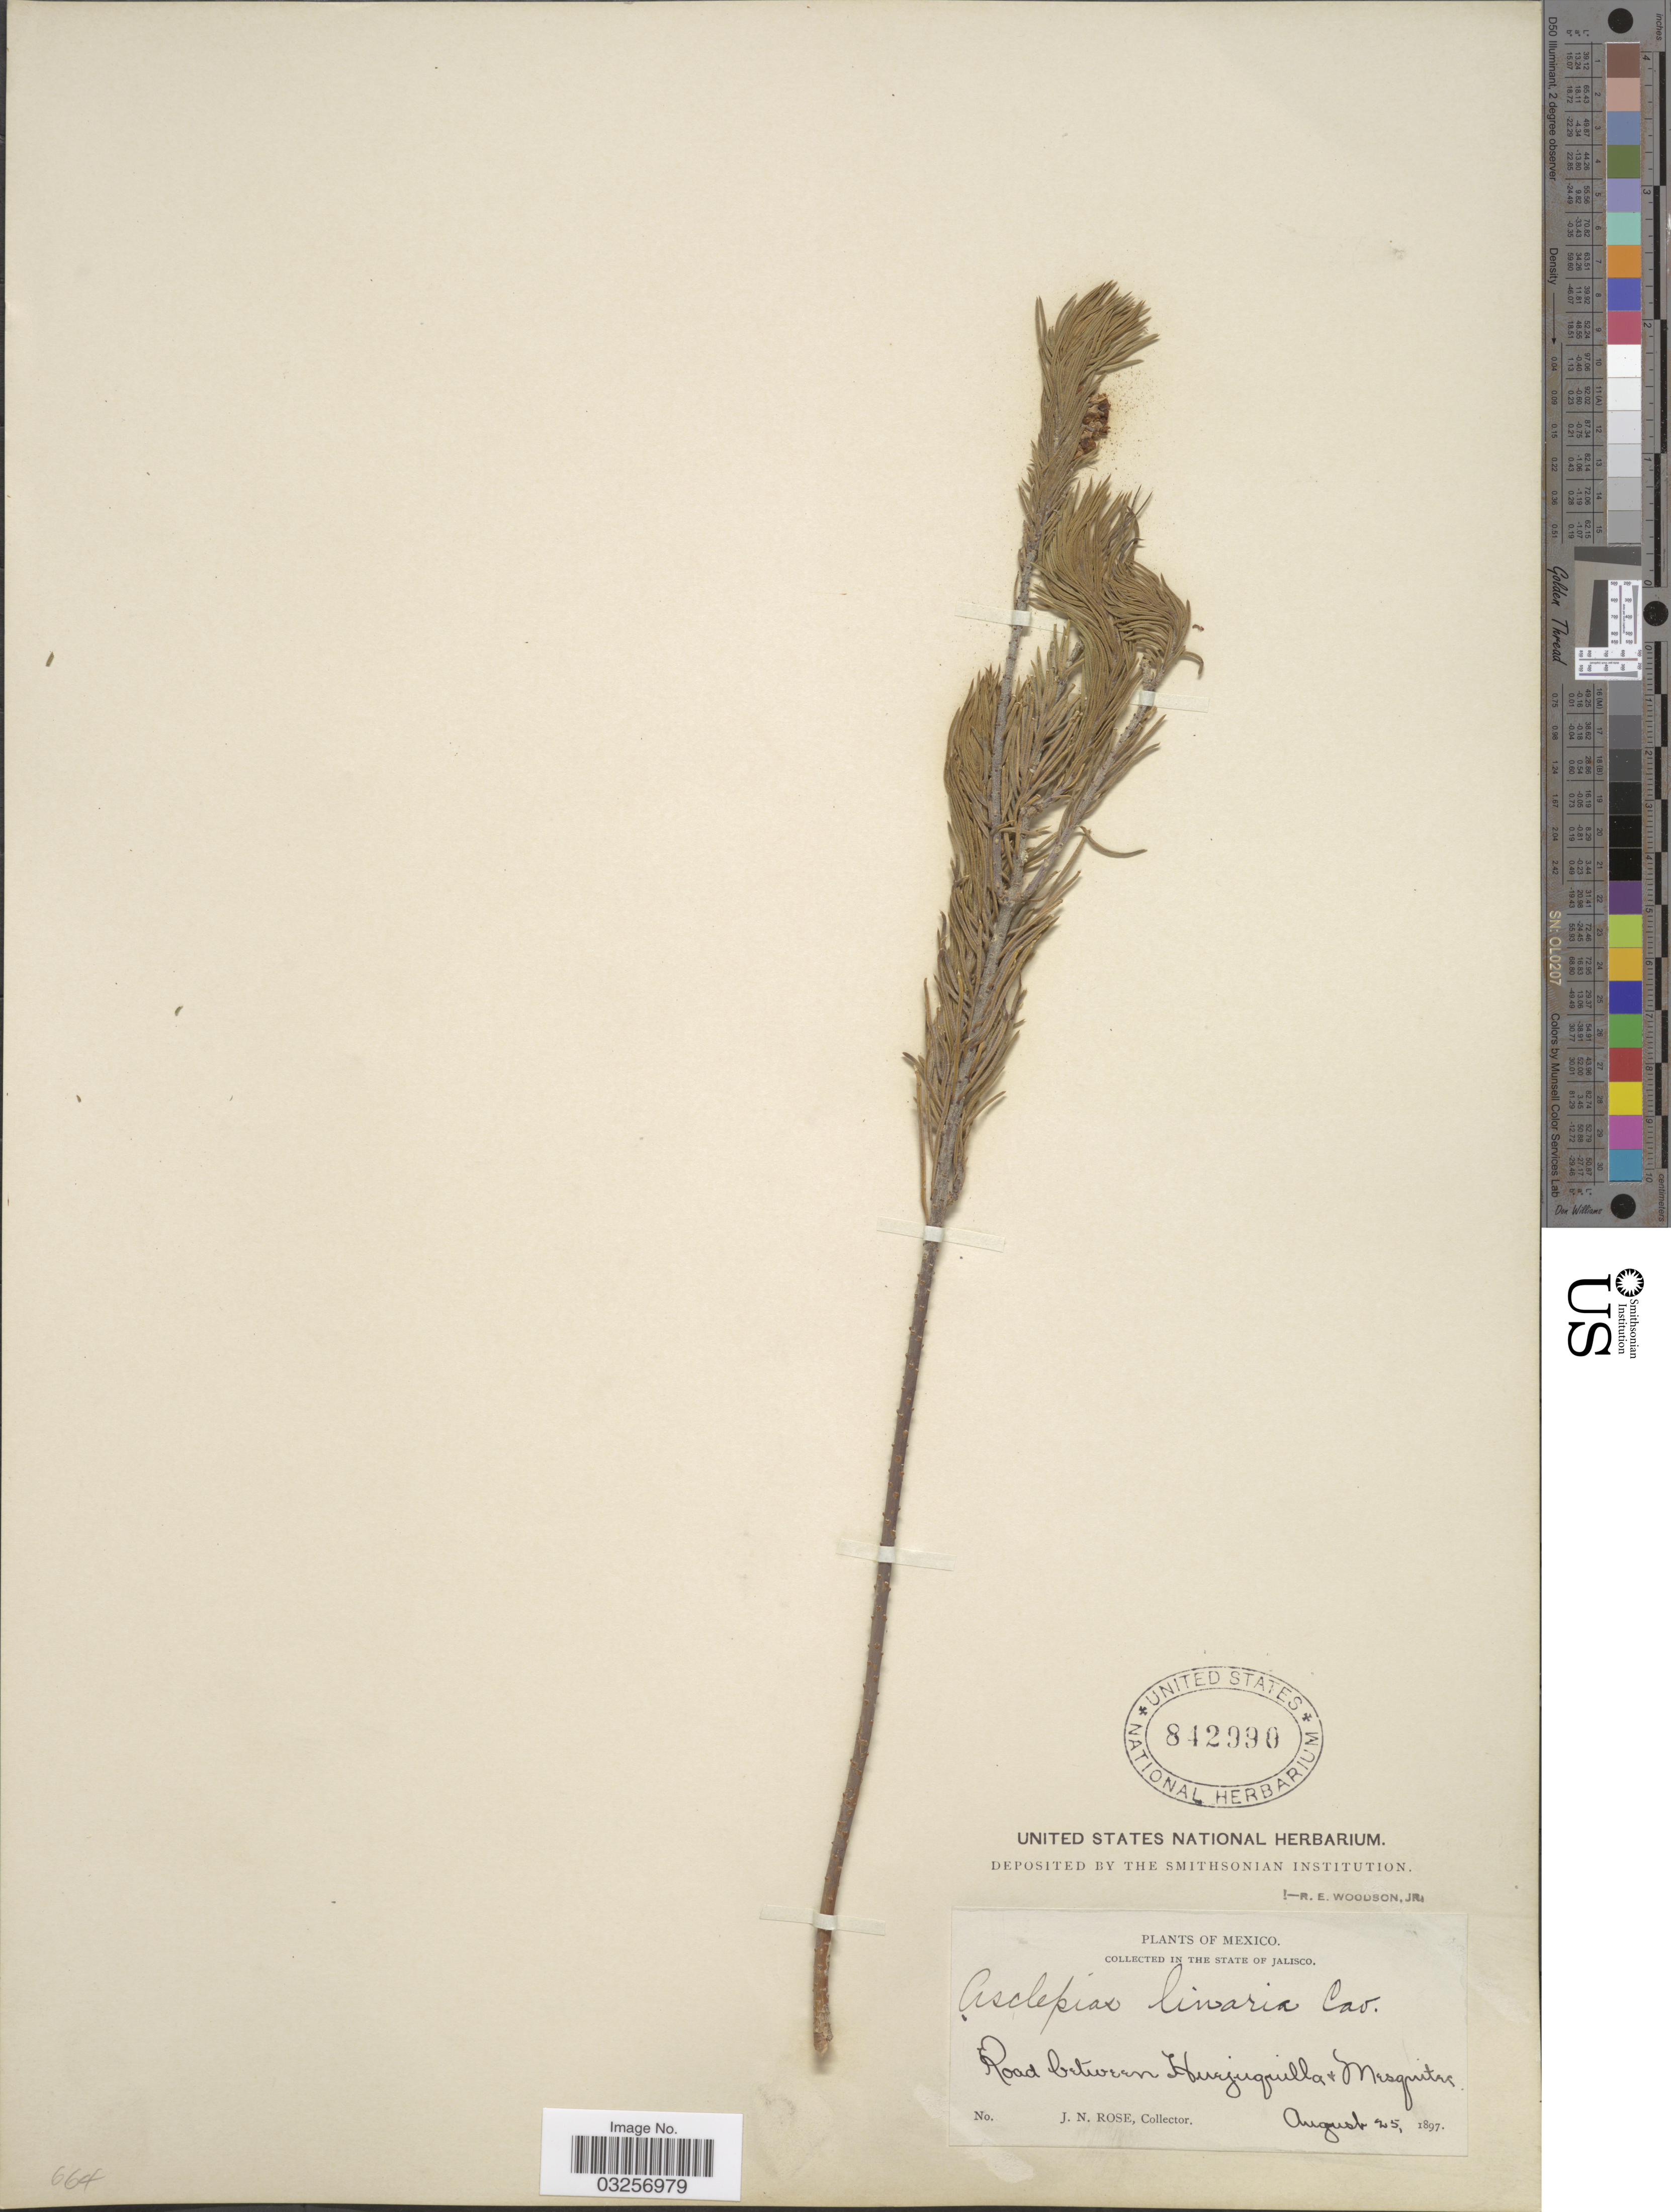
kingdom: Plantae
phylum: Tracheophyta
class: Magnoliopsida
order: Gentianales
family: Apocynaceae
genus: Asclepias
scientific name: Asclepias linaria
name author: Cav.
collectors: J. N. Rose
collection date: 1897-08-25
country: Mexico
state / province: Jalisco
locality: Road between Huejuquilla & Mesquitas.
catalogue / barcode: US 842990